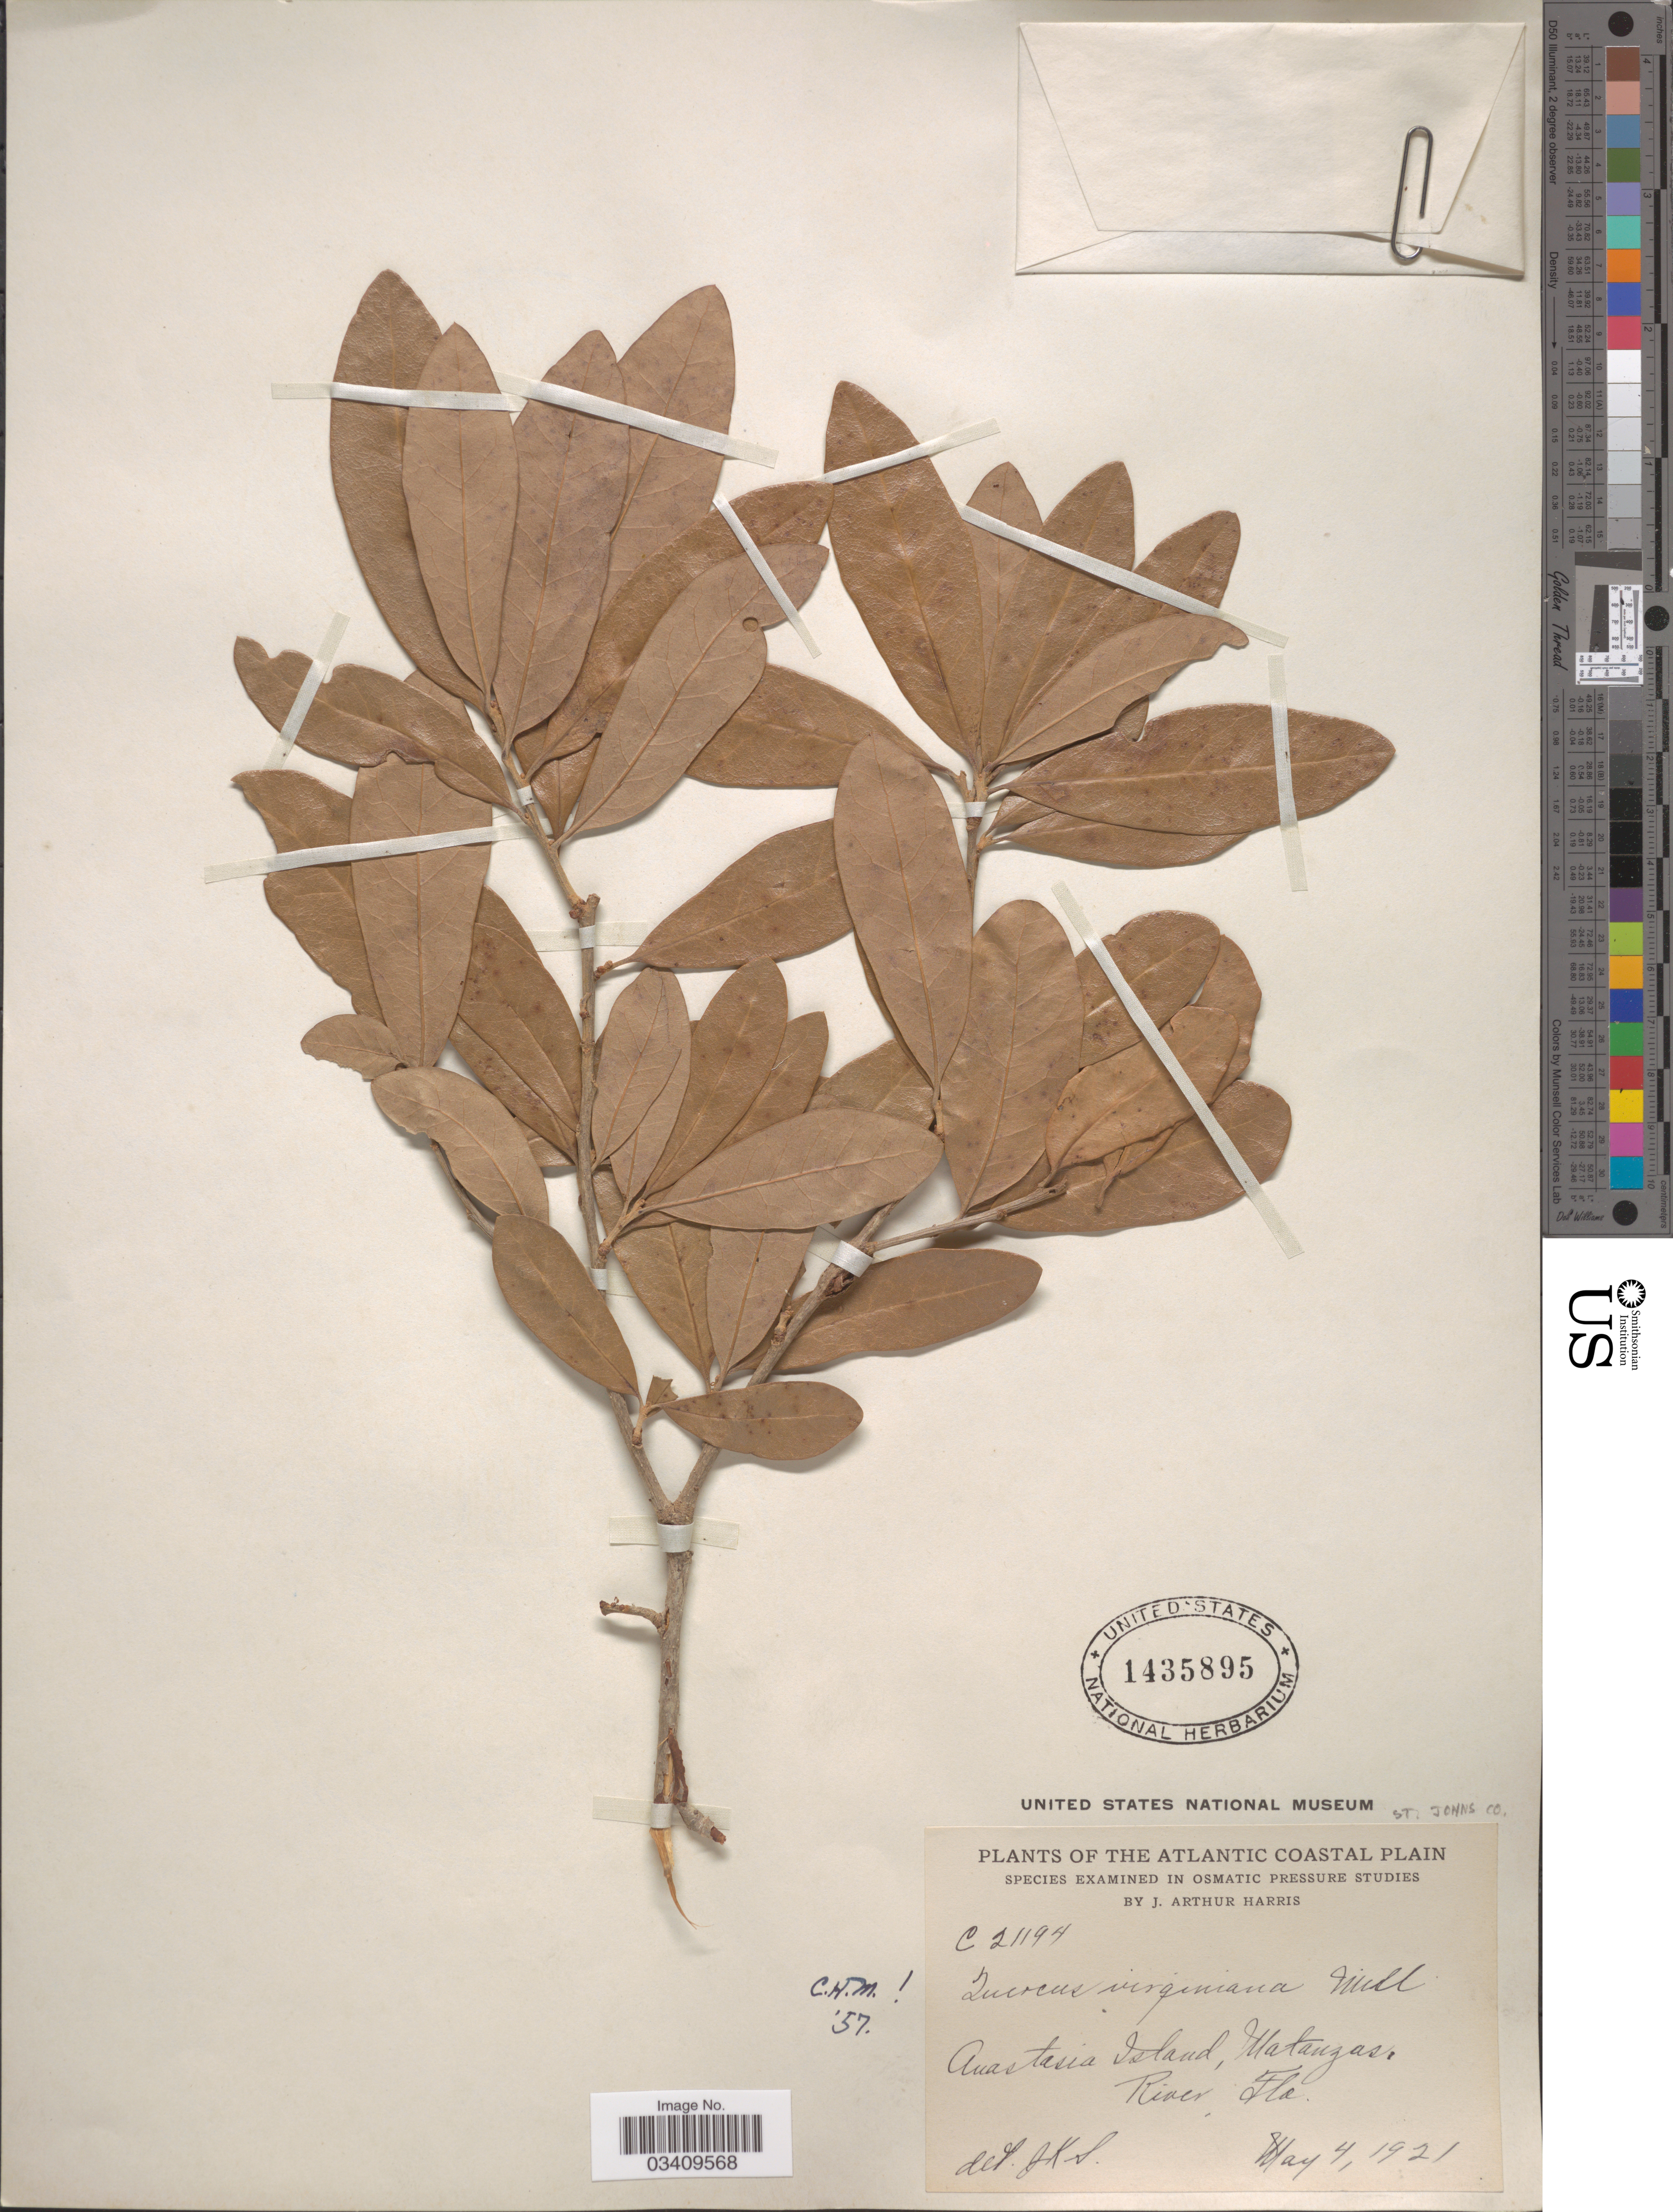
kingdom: Plantae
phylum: Tracheophyta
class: Magnoliopsida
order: Fagales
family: Fagaceae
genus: Quercus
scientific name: Quercus virginiana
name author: Mill.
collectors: J. A. Harris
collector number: C21194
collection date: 1921-05-04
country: United States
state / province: Florida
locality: The Atlantic Coastal Plain. Anastasia Island, Matanzas River. St. Johns Co.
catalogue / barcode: US 1435895